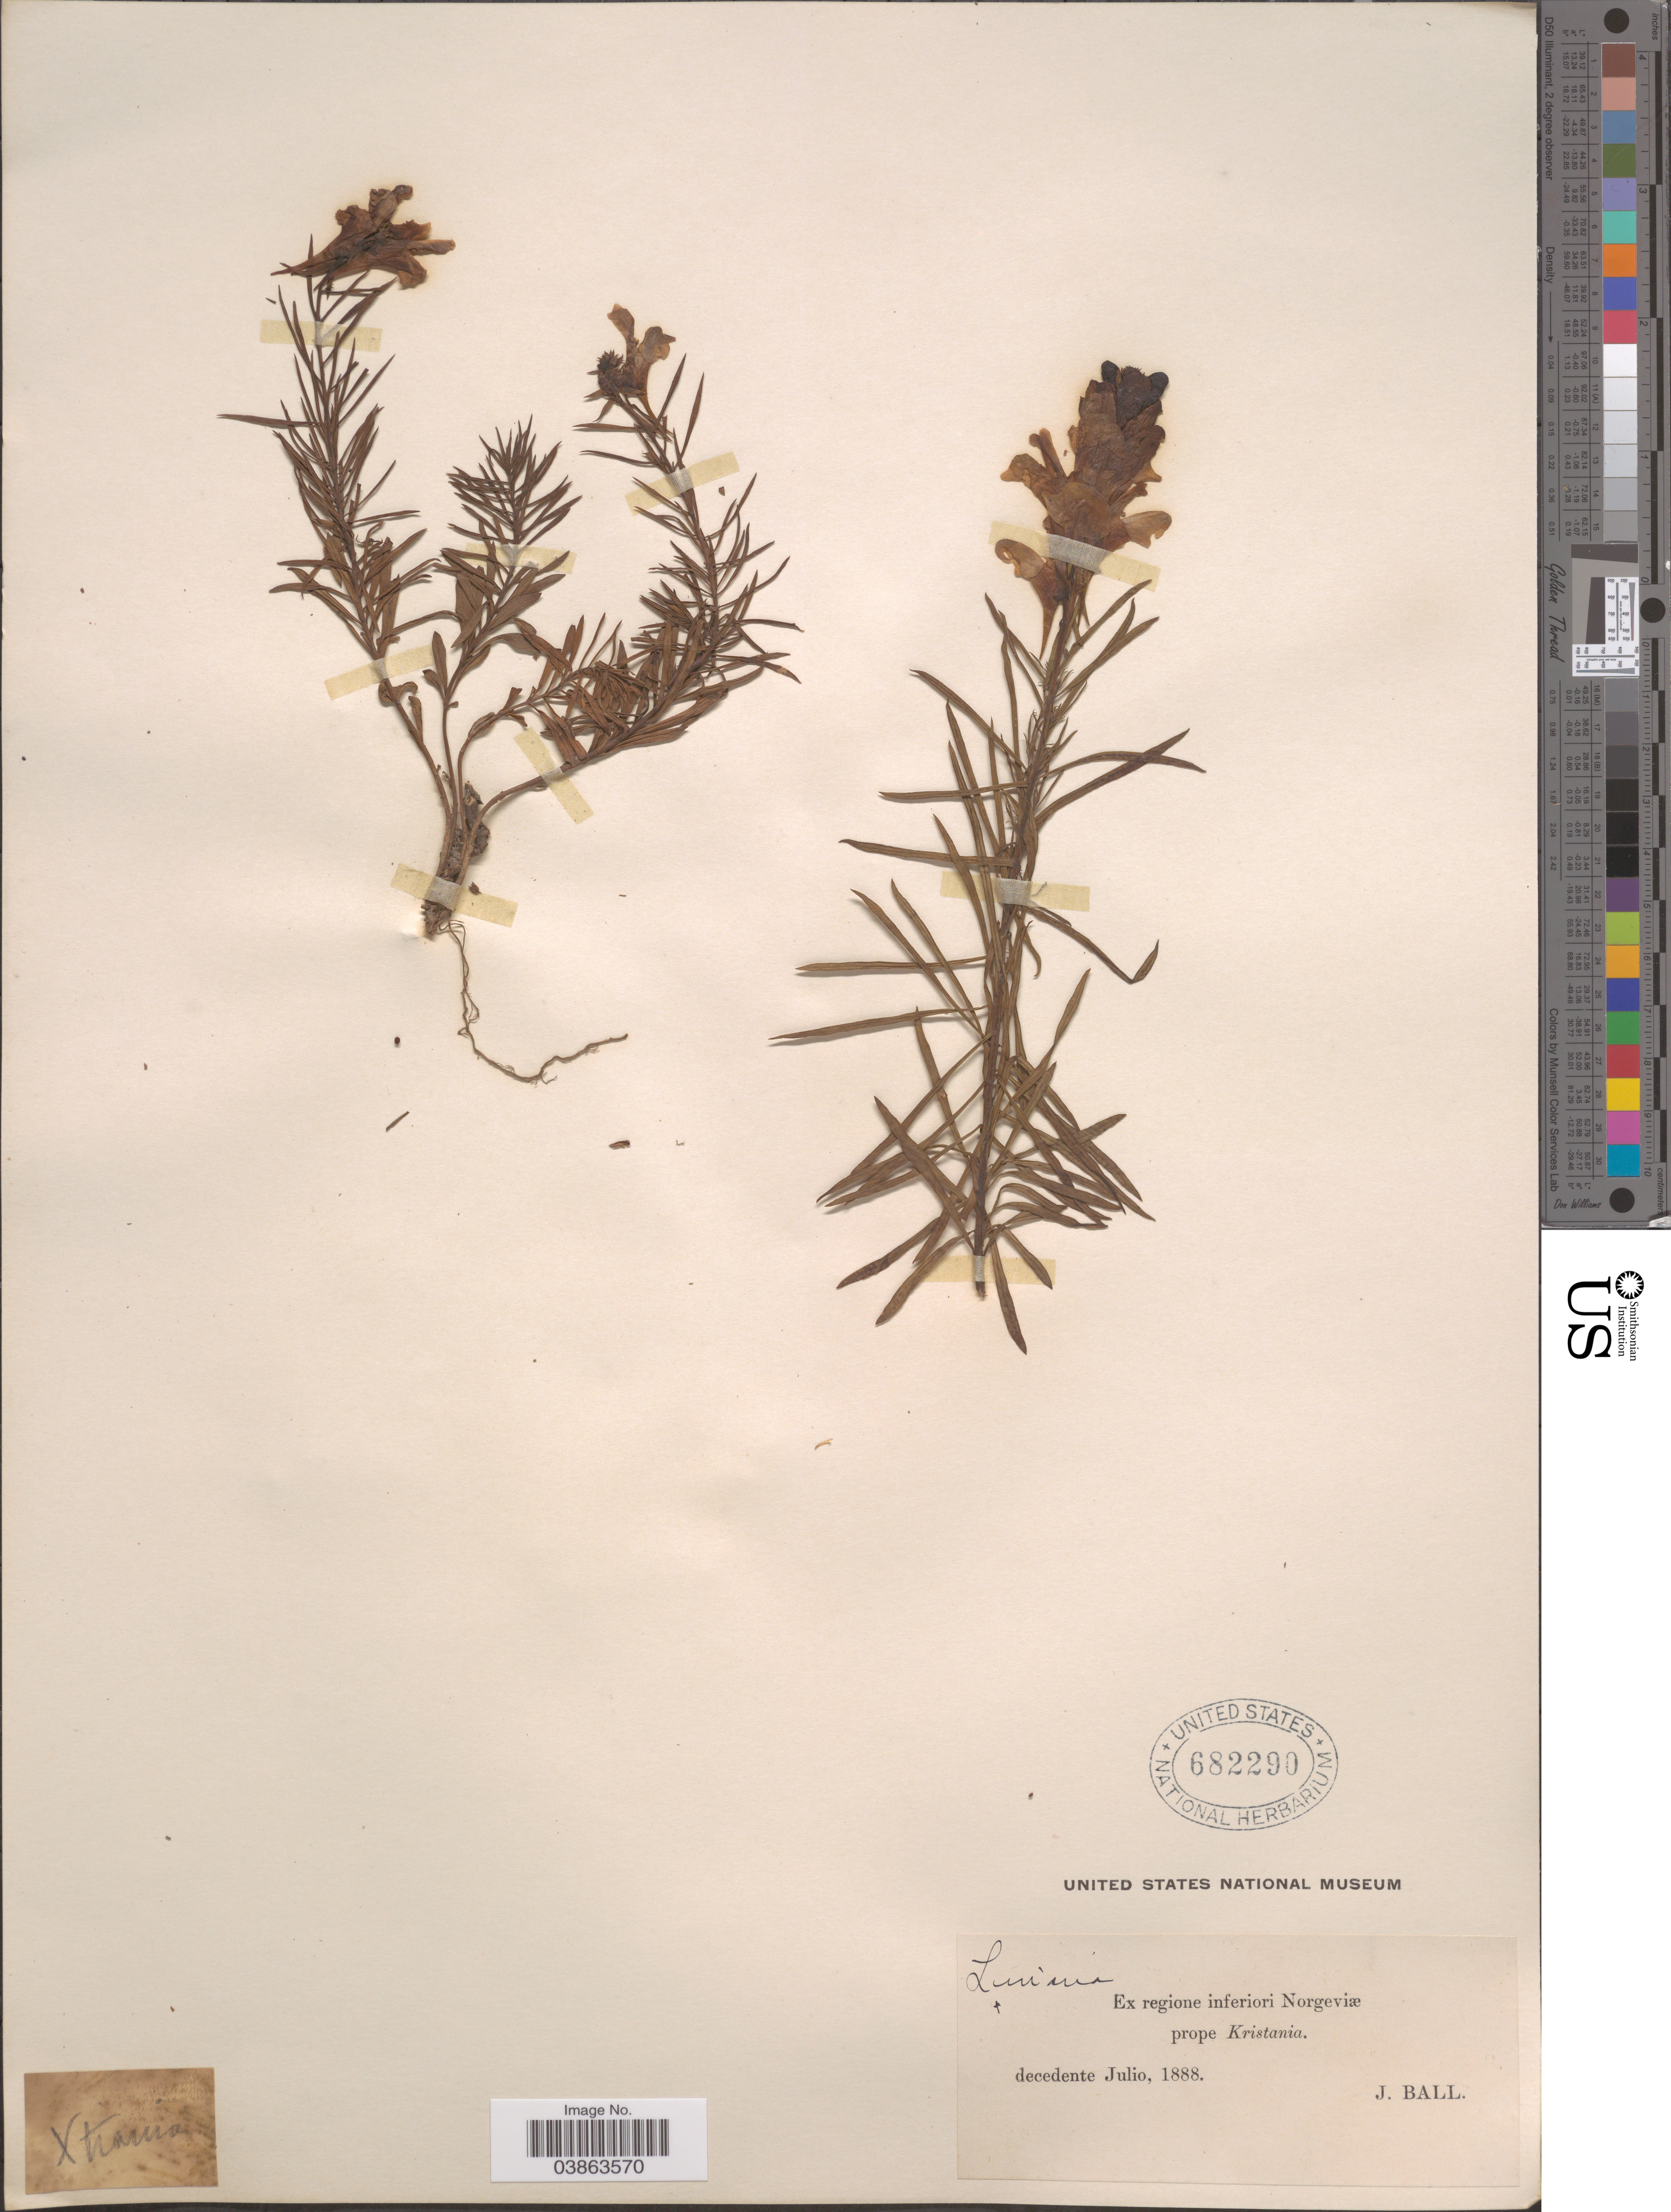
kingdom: Plantae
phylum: Tracheophyta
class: Magnoliopsida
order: Lamiales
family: Plantaginaceae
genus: Linaria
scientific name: Linaria sp.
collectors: J. Ball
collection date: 1888-07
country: Norway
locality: Ex regione inferiori Norgeviae prope Kristania.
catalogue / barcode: US 682290